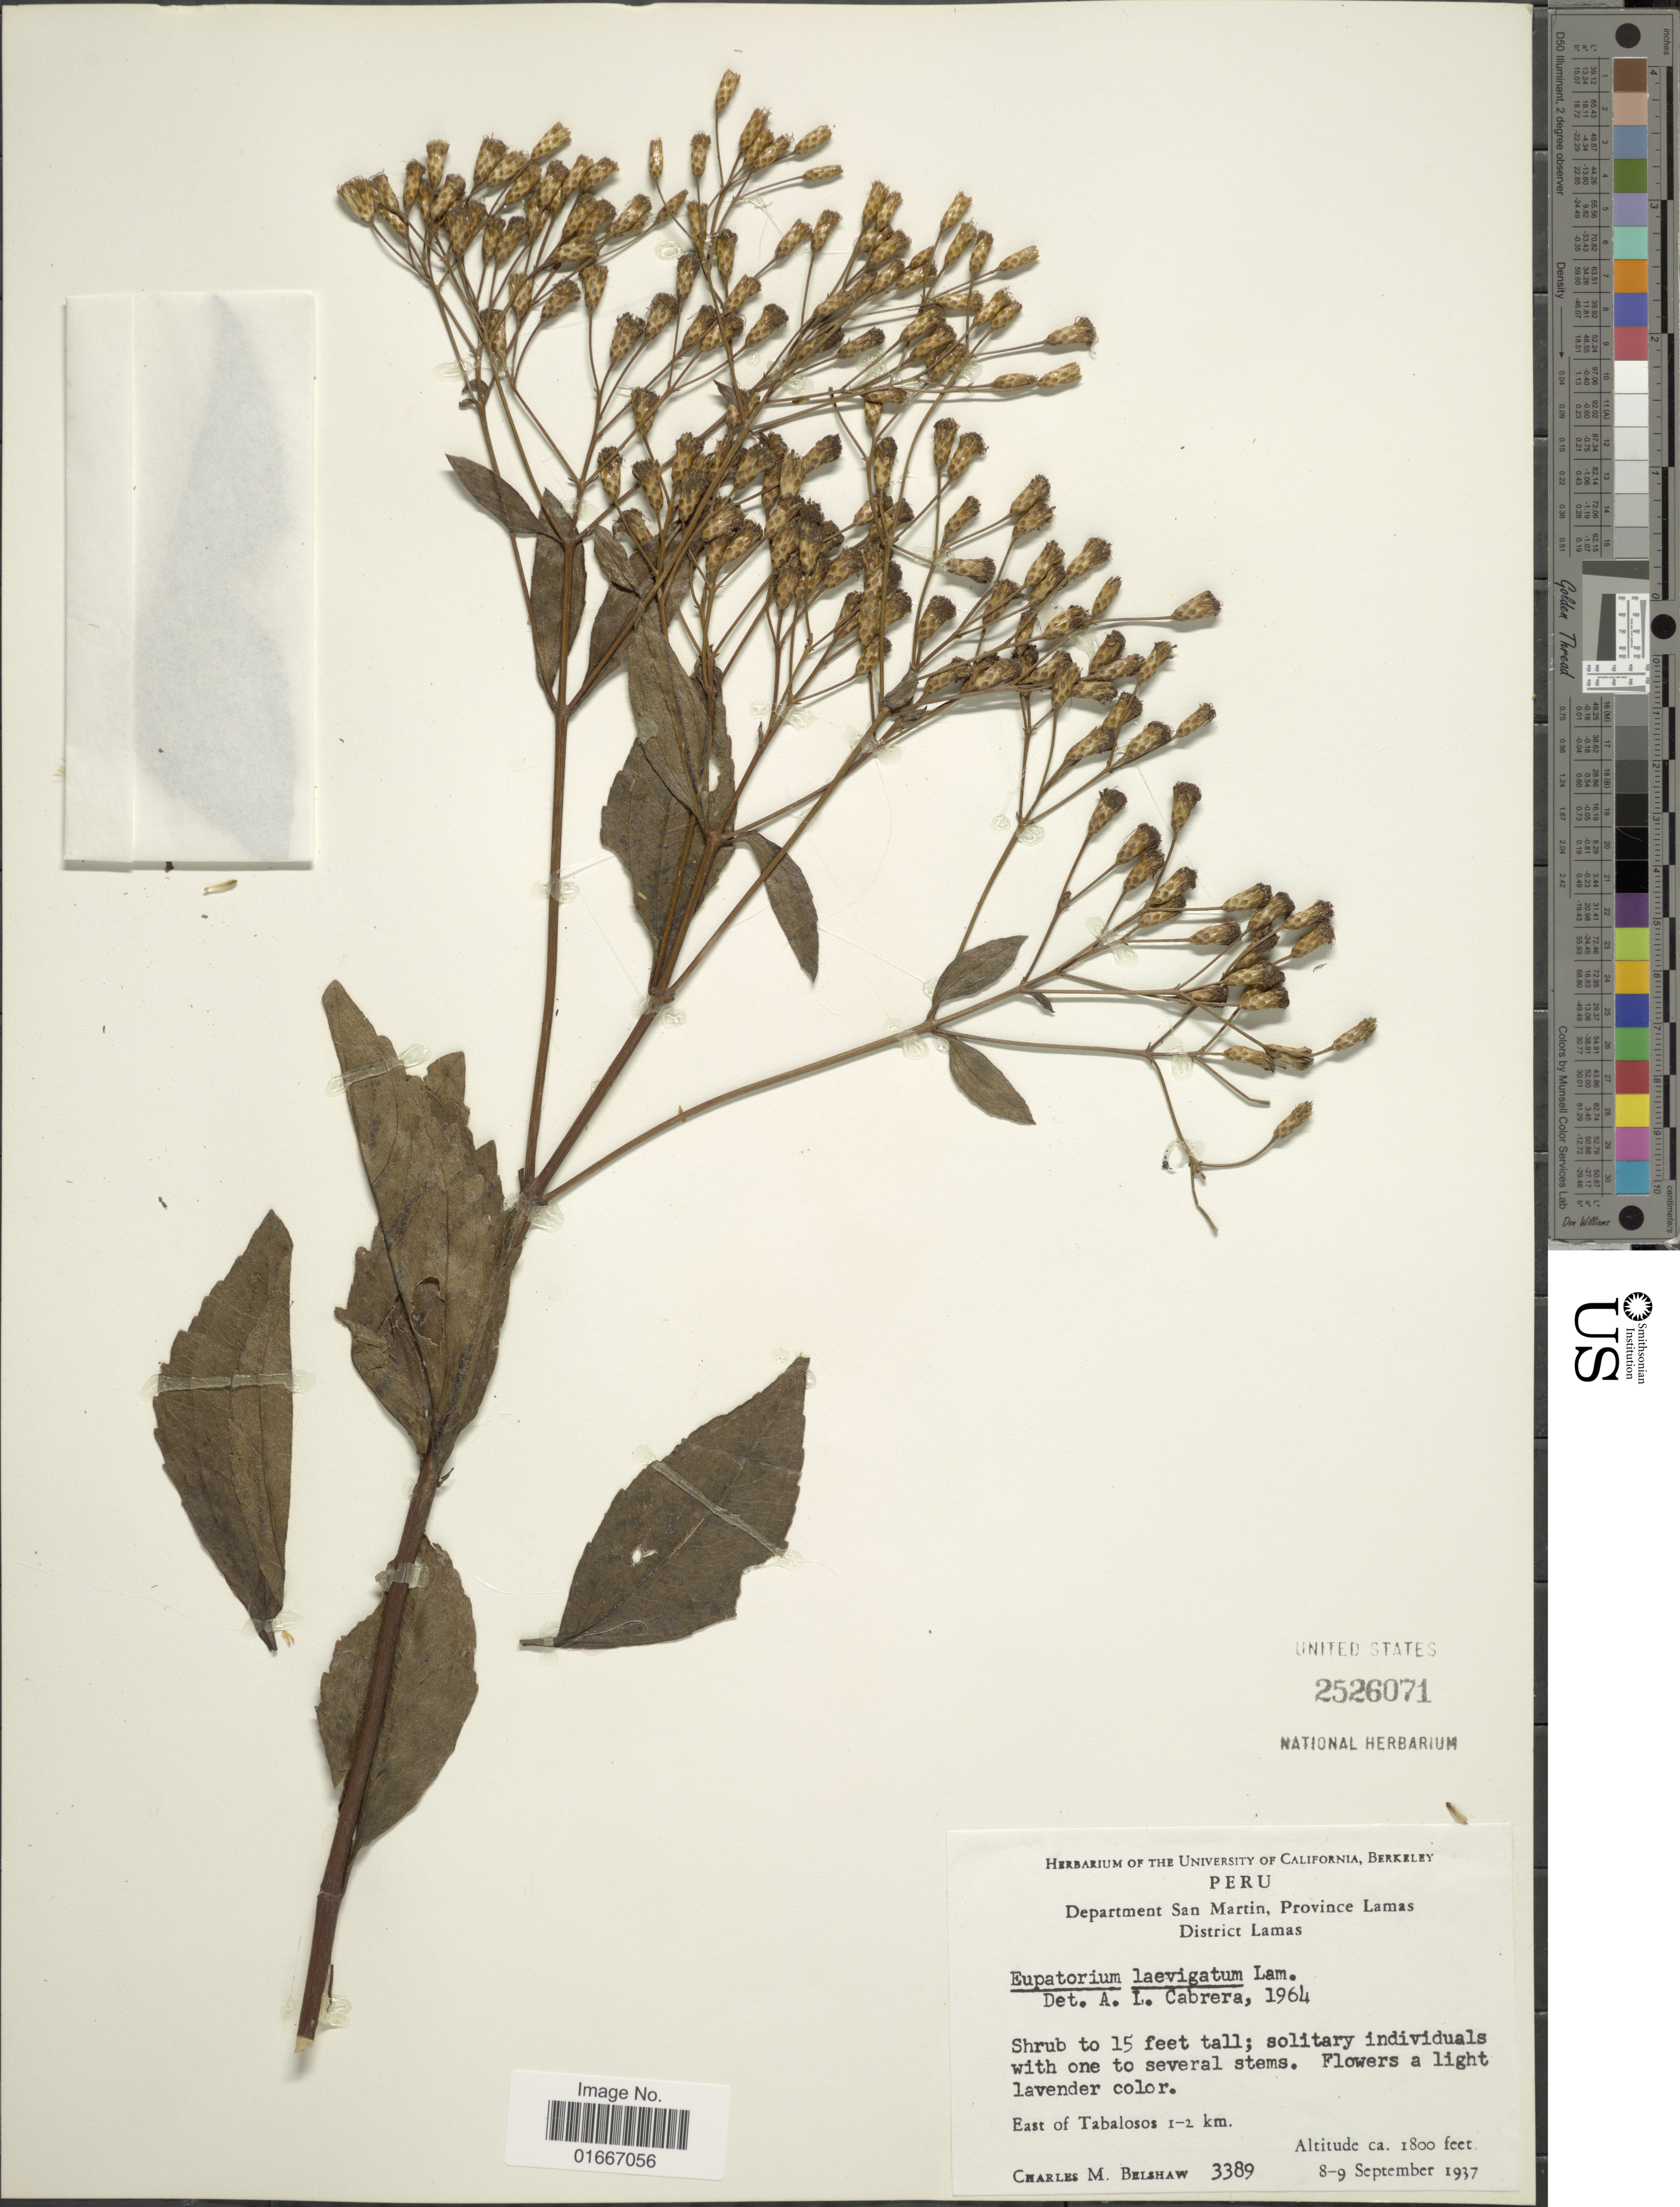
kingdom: Plantae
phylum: Tracheophyta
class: Magnoliopsida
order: Asterales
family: Asteraceae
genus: Chromolaena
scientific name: Chromolaena laevigata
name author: (Lam.) R.M. King & H. Rob.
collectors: C. Shaw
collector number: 3389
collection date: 1937-09-08/1937-09-09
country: Peru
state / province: San Martín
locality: Peru. Department San Martin, Province Lamas. District Lamas. East of Talaosos 1-2 km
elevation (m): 549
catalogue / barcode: US 2526071